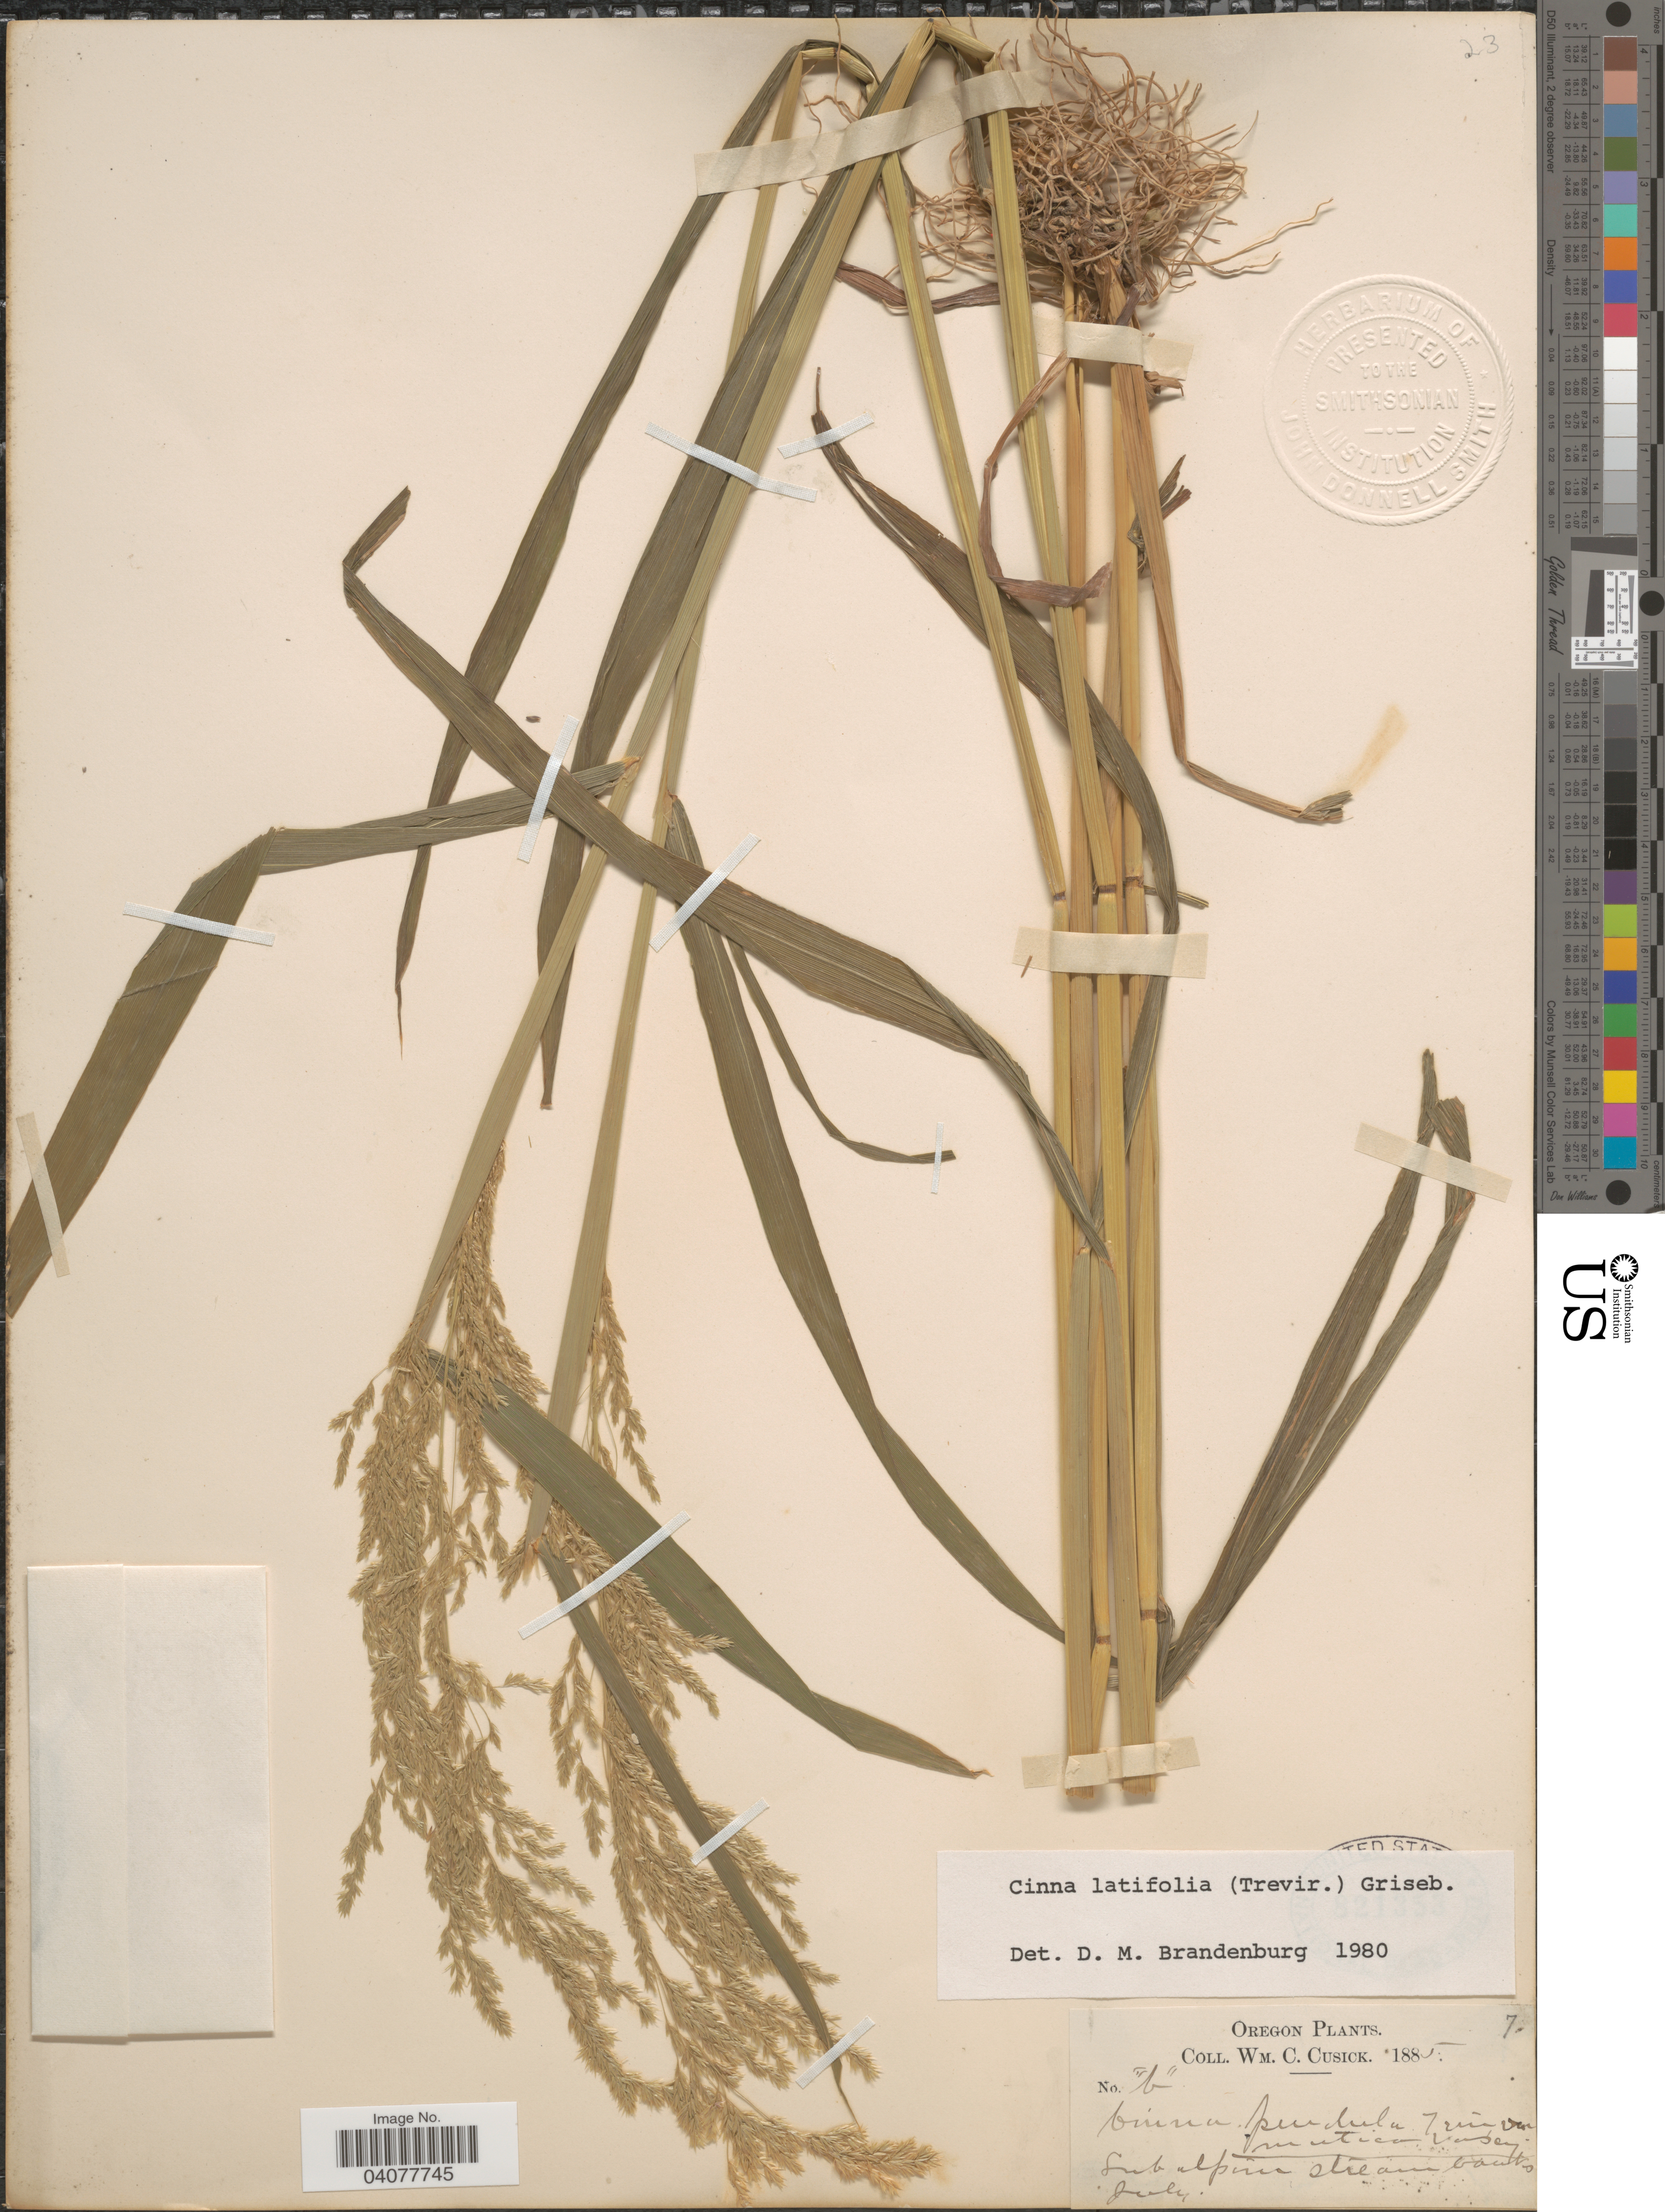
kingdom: Plantae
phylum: Tracheophyta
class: Liliopsida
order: Poales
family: Poaceae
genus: Cinna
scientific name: Cinna latifolia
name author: (Trevir. ex Goeppert) Griseb.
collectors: W. C. Cusick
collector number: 7/"b"?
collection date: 1885-07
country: United States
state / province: Oregon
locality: Subalpine stream banks.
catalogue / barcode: US 821358